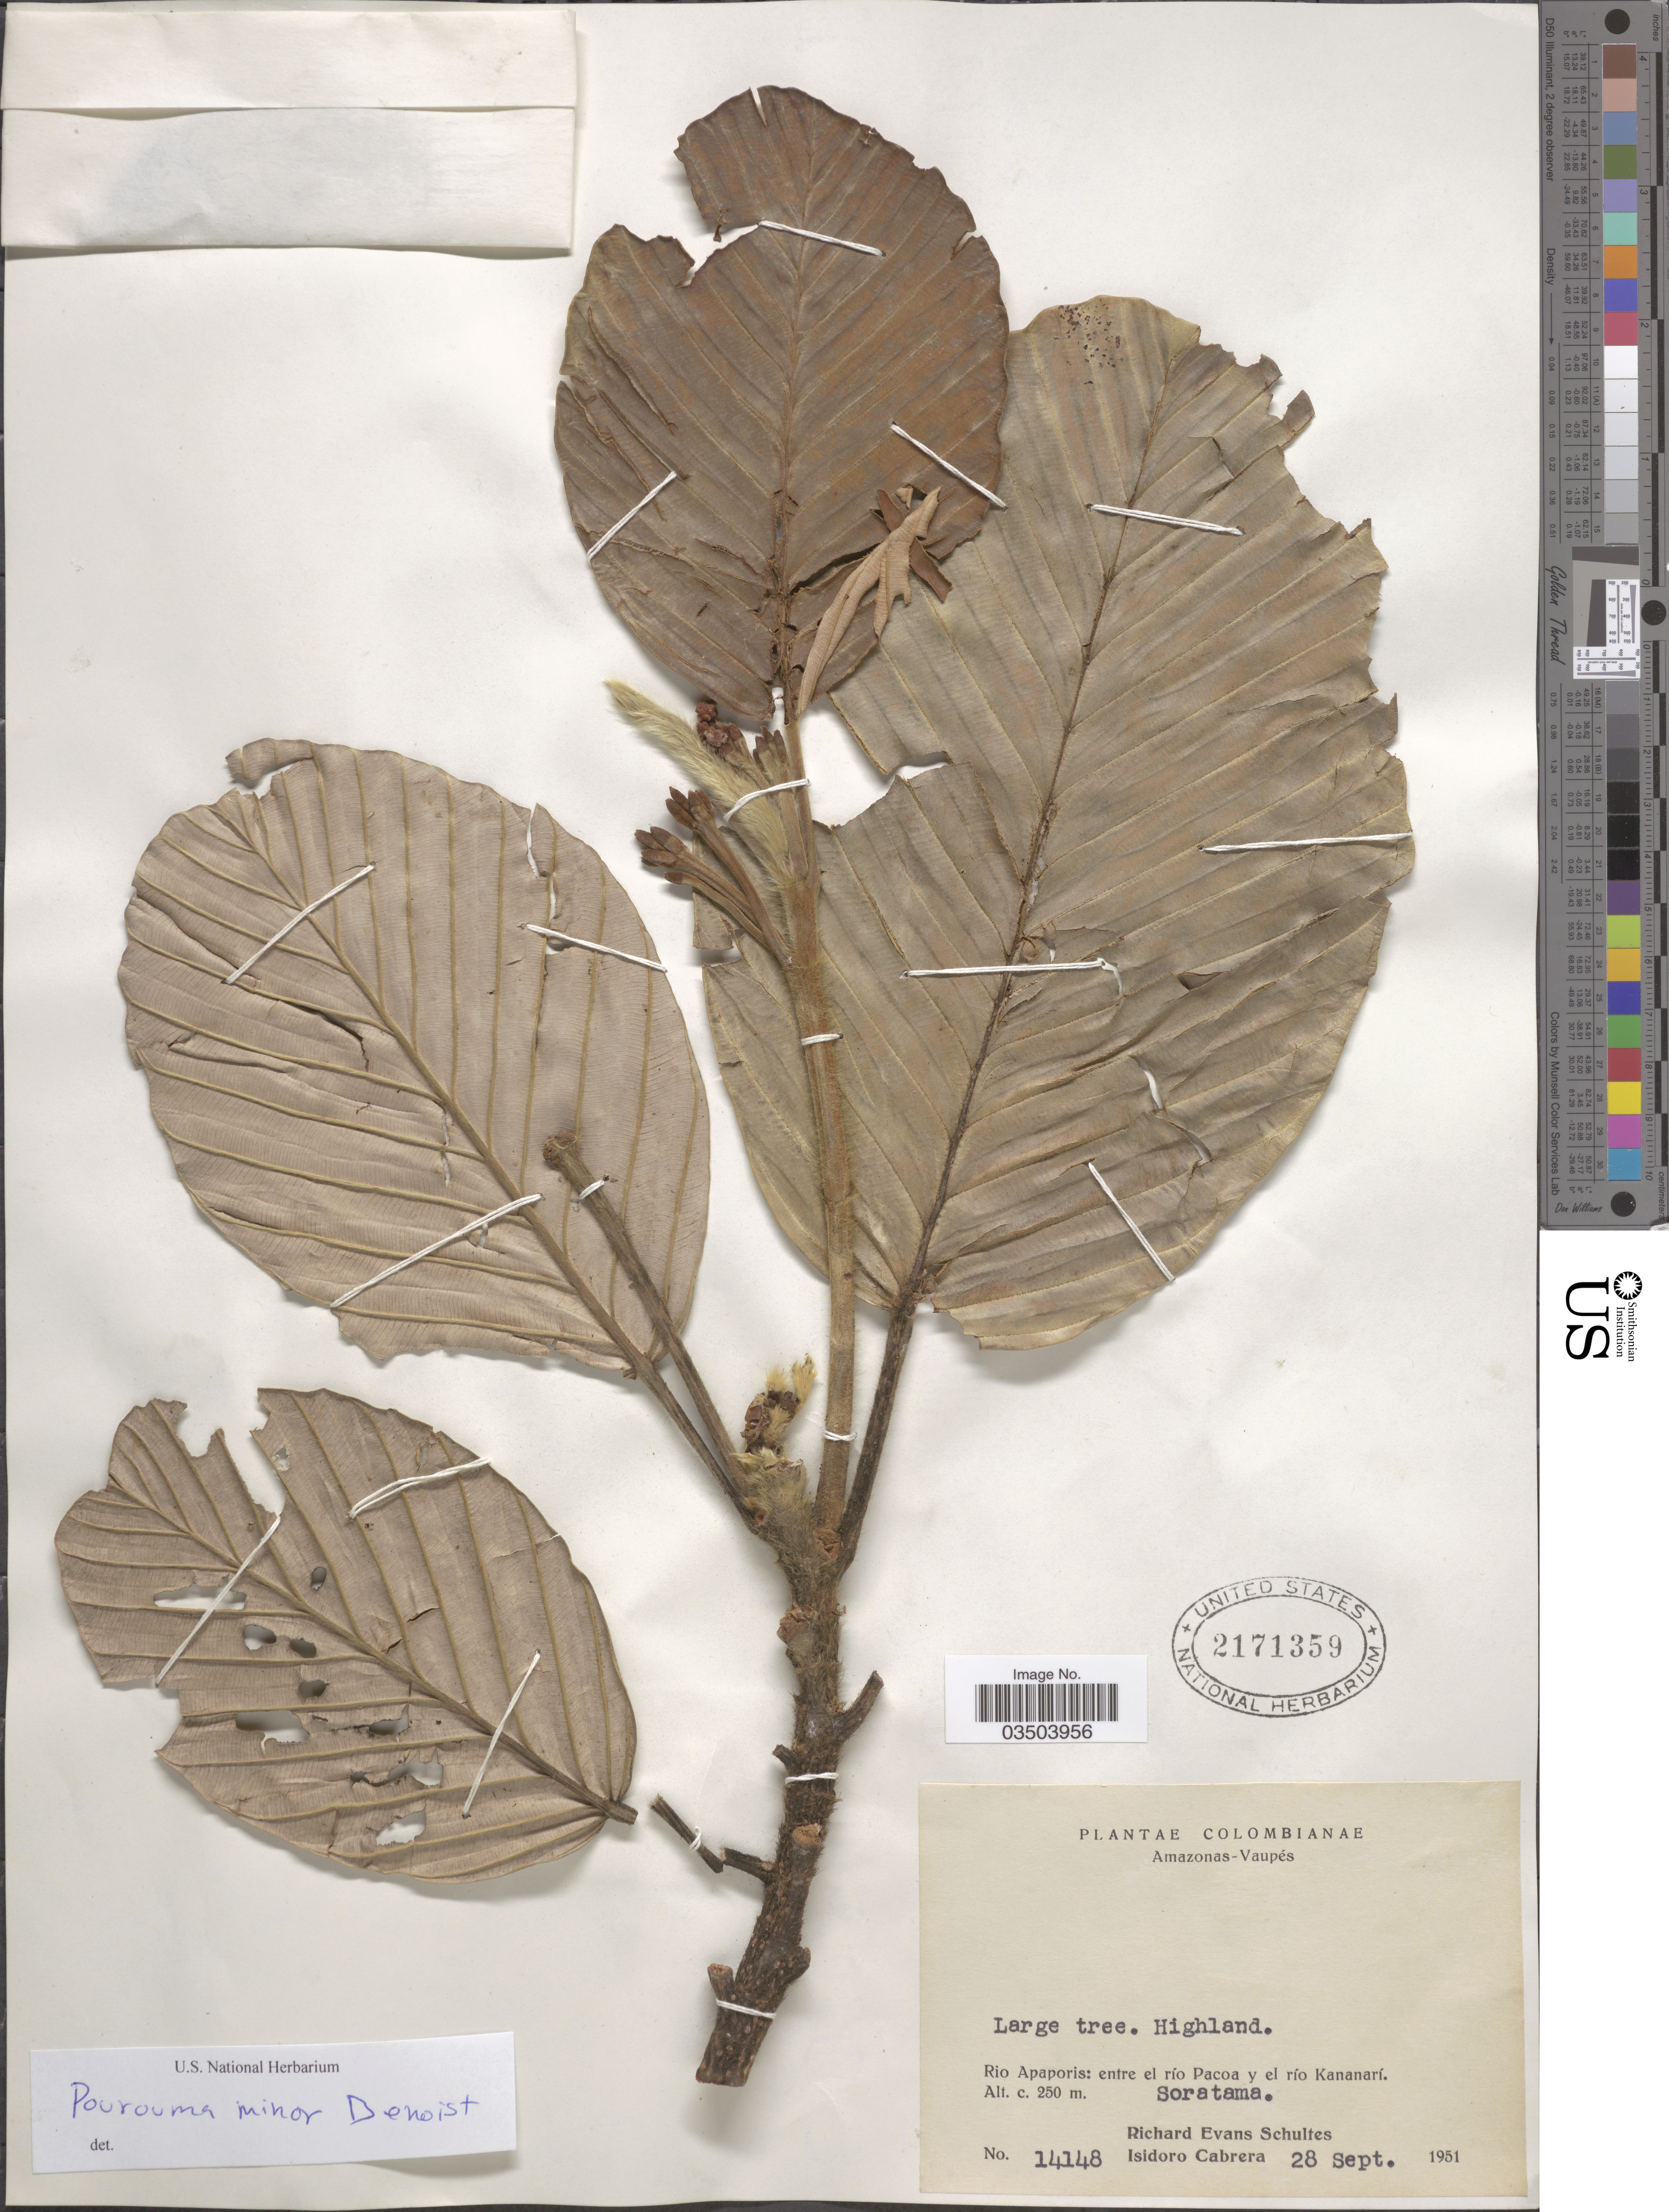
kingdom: Plantae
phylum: Tracheophyta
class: Magnoliopsida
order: Rosales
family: Urticaceae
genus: Pourouma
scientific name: Pourouma minor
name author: Benoist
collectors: R. E. Schultes & I. Cabrera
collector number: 14148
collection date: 1951-09-28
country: Colombia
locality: Amazonas- Vaupés. Rio Apaporis: entre el río Pacoa y el río Kananarí. Soratama.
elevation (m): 250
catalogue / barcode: US 2171359